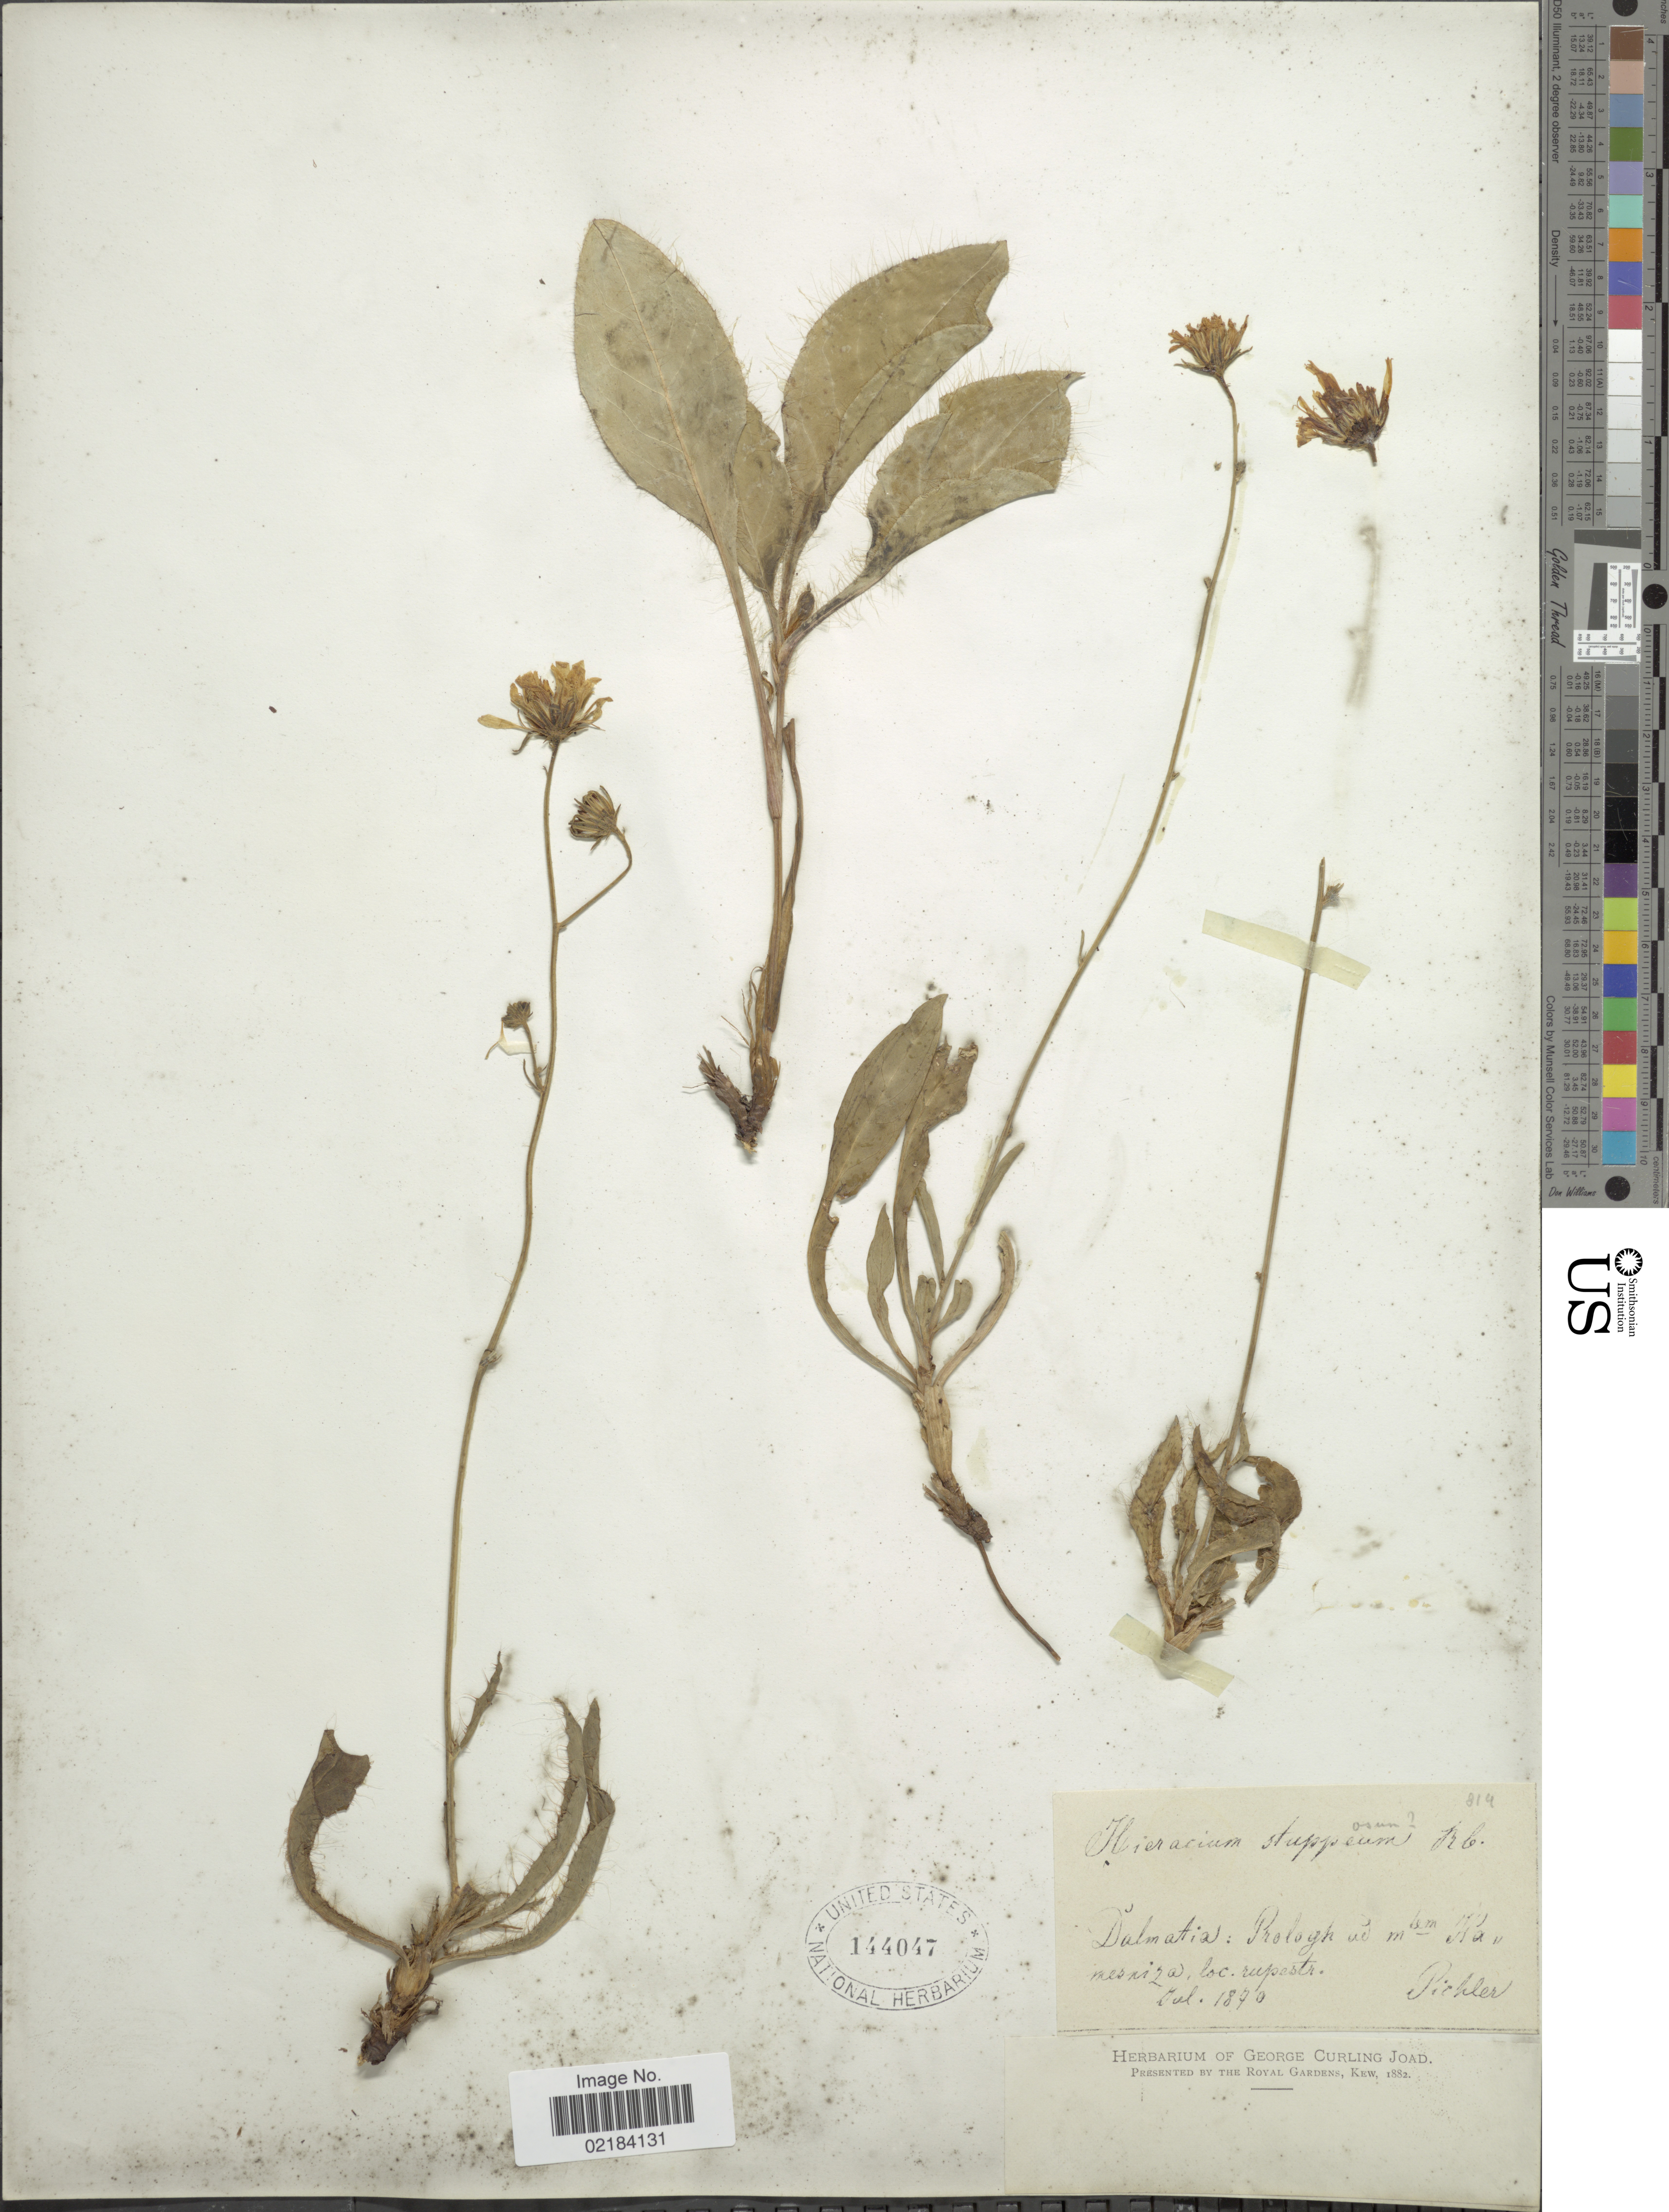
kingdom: Plantae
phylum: Tracheophyta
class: Magnoliopsida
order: Asterales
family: Asteraceae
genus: Hieracium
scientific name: Hieracium heterogynum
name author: (Froel.) Gutermann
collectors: Pichler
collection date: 1870-07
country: Croatia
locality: Dalmatia: Prologh ad [illegible text] Kamesniza, loc rupestr[interpreted]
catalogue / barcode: US 144047